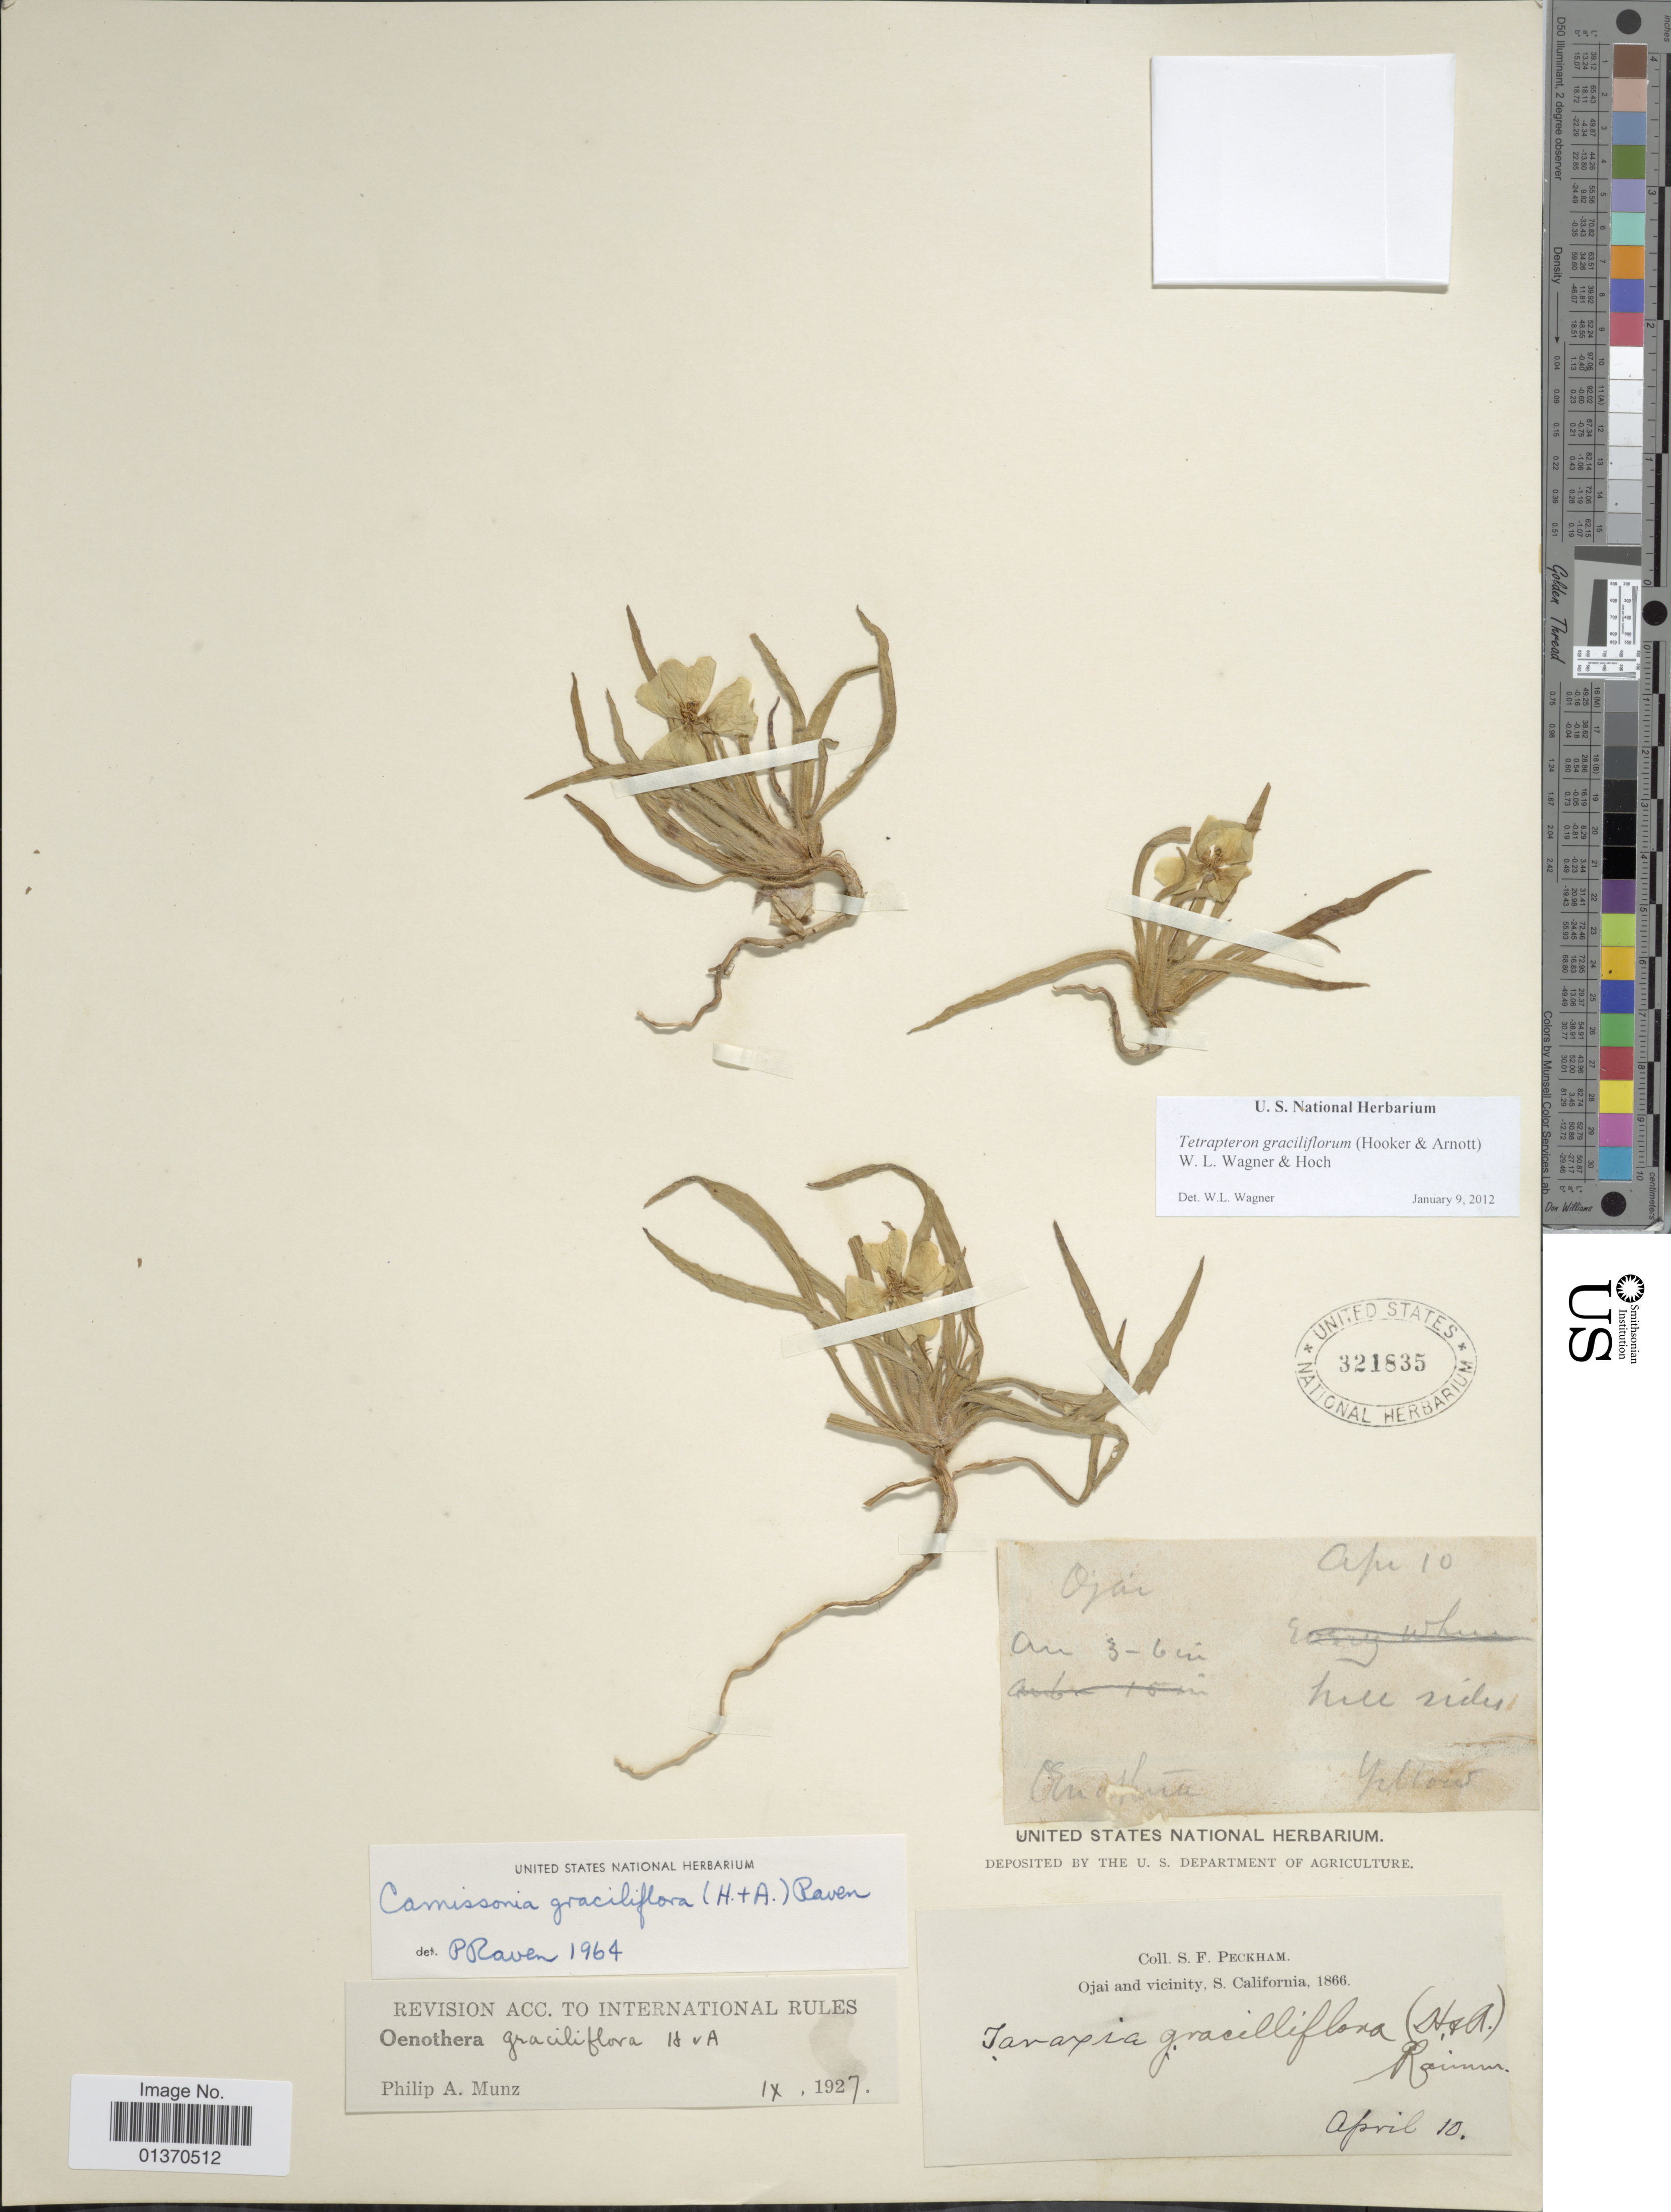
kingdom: Plantae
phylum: Tracheophyta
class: Magnoliopsida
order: Myrtales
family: Onagraceae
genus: Tetrapteron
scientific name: Tetrapteron graciliflorum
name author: (Hook. & Arn.) W.L. Wagner & Hoch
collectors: S. Peckham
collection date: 1866-04-10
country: United States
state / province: California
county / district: Ventura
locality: Ojai and vicinity, S. California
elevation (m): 3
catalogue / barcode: US 321835